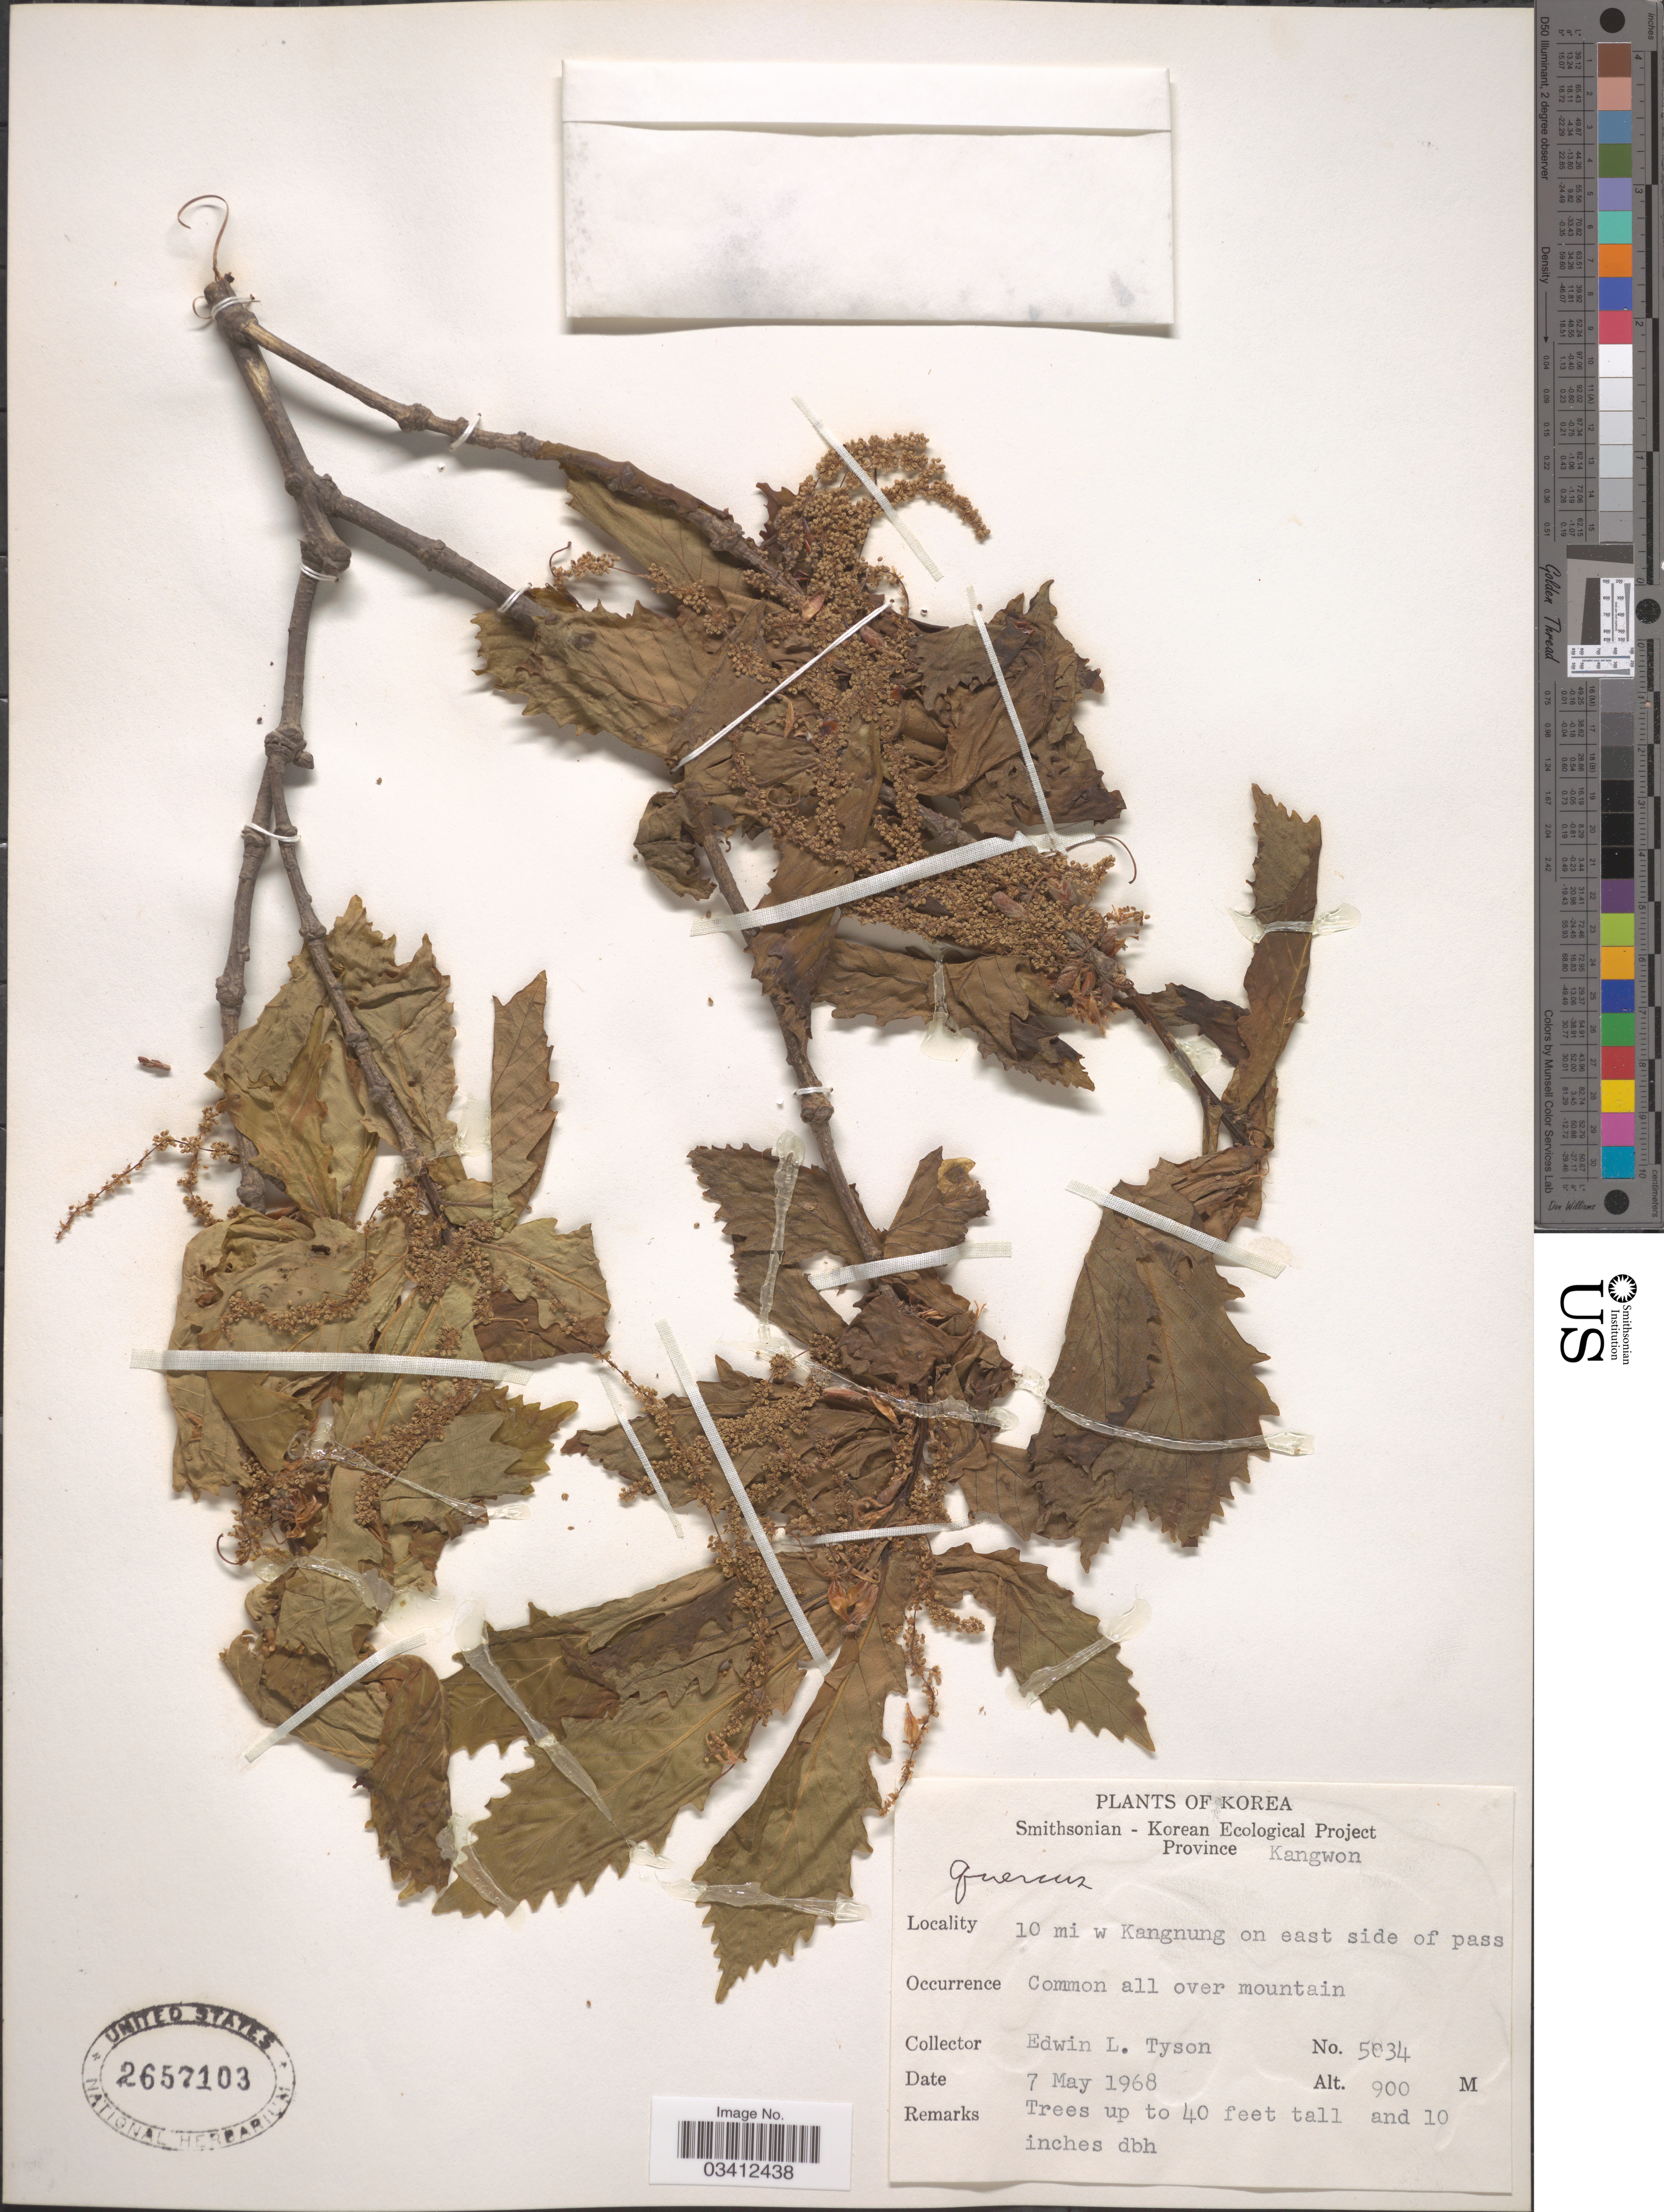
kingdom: Plantae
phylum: Tracheophyta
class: Magnoliopsida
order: Fagales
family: Fagaceae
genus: Quercus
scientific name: Quercus sp.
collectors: E. L. Tyson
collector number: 5034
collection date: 1968-05-07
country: North Korea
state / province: Kangwon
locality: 10 mi w Kangnung on east side of pass.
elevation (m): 900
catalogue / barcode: US 2657103